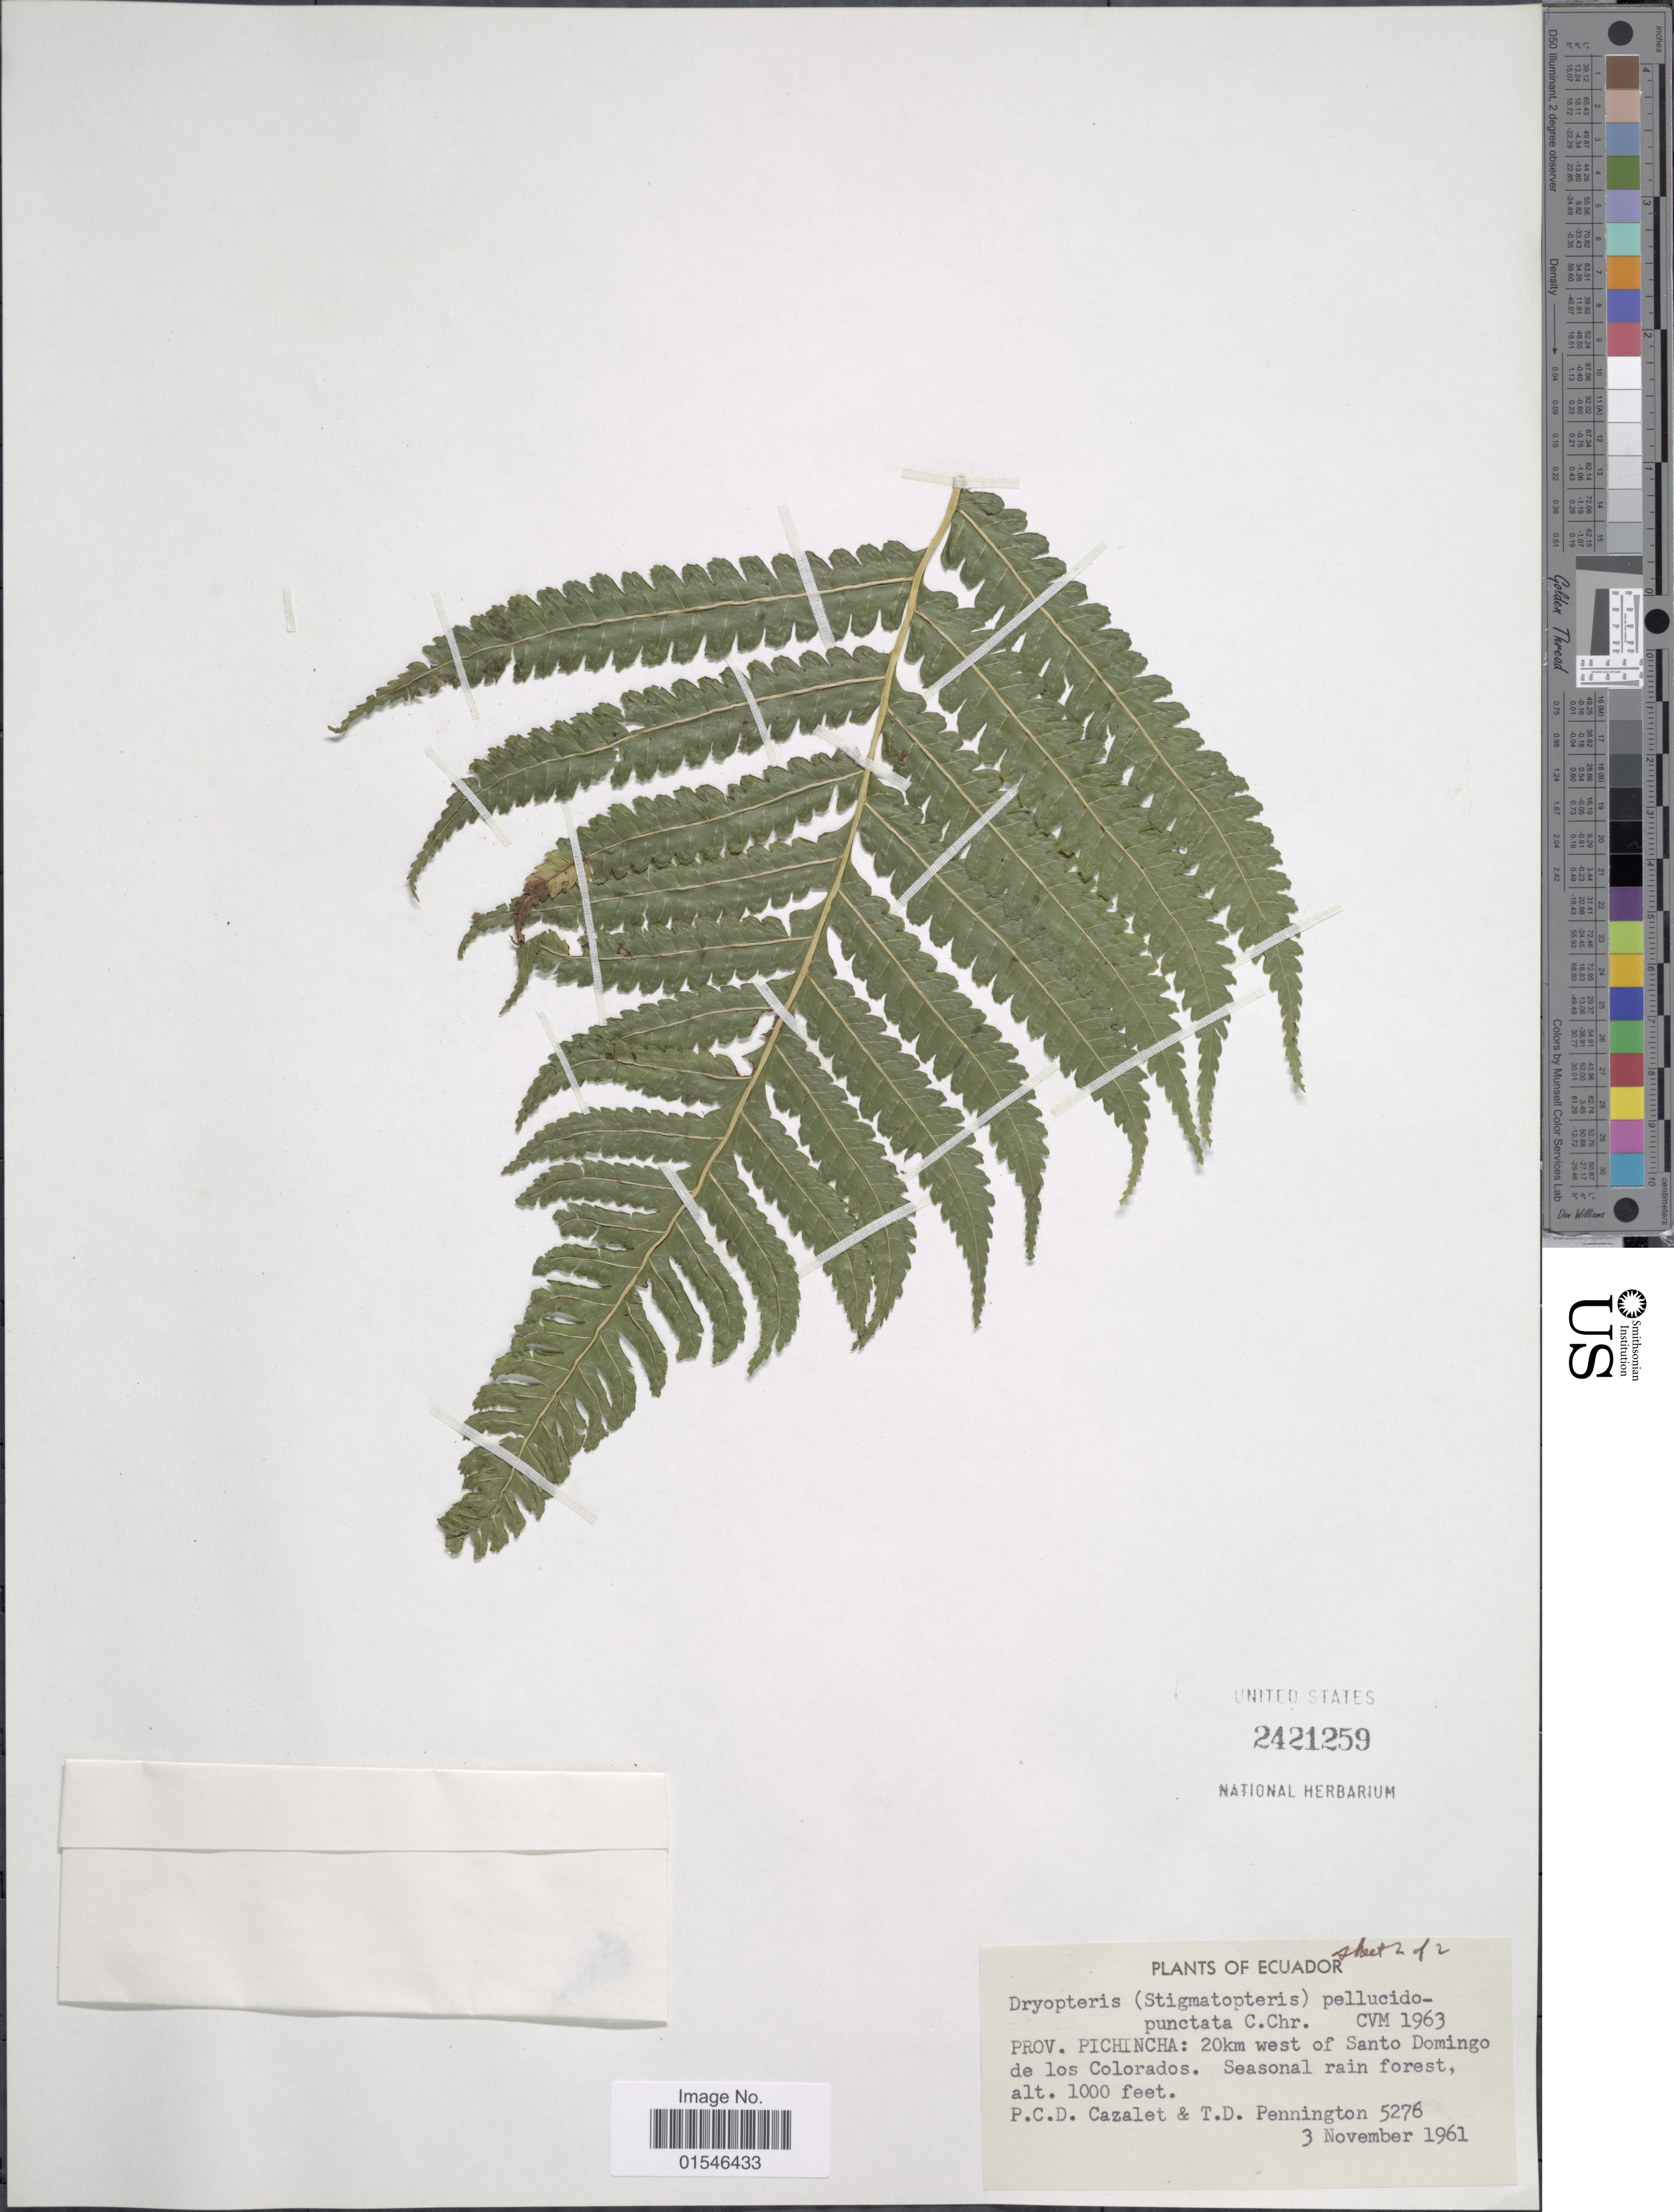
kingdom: Plantae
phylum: Tracheophyta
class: Polypodiopsida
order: Polypodiales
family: Dryopteridaceae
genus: Stigmatopteris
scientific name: Stigmatopteris ichtiosma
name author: (Sodiro) C. Chr.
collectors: P. C. D. Cazalet & T. D. Pennington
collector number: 5276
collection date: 1961-11-03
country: Ecuador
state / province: Pichincha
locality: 20km. W. of Santo Domingo de los Colorados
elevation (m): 305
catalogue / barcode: US 2421259